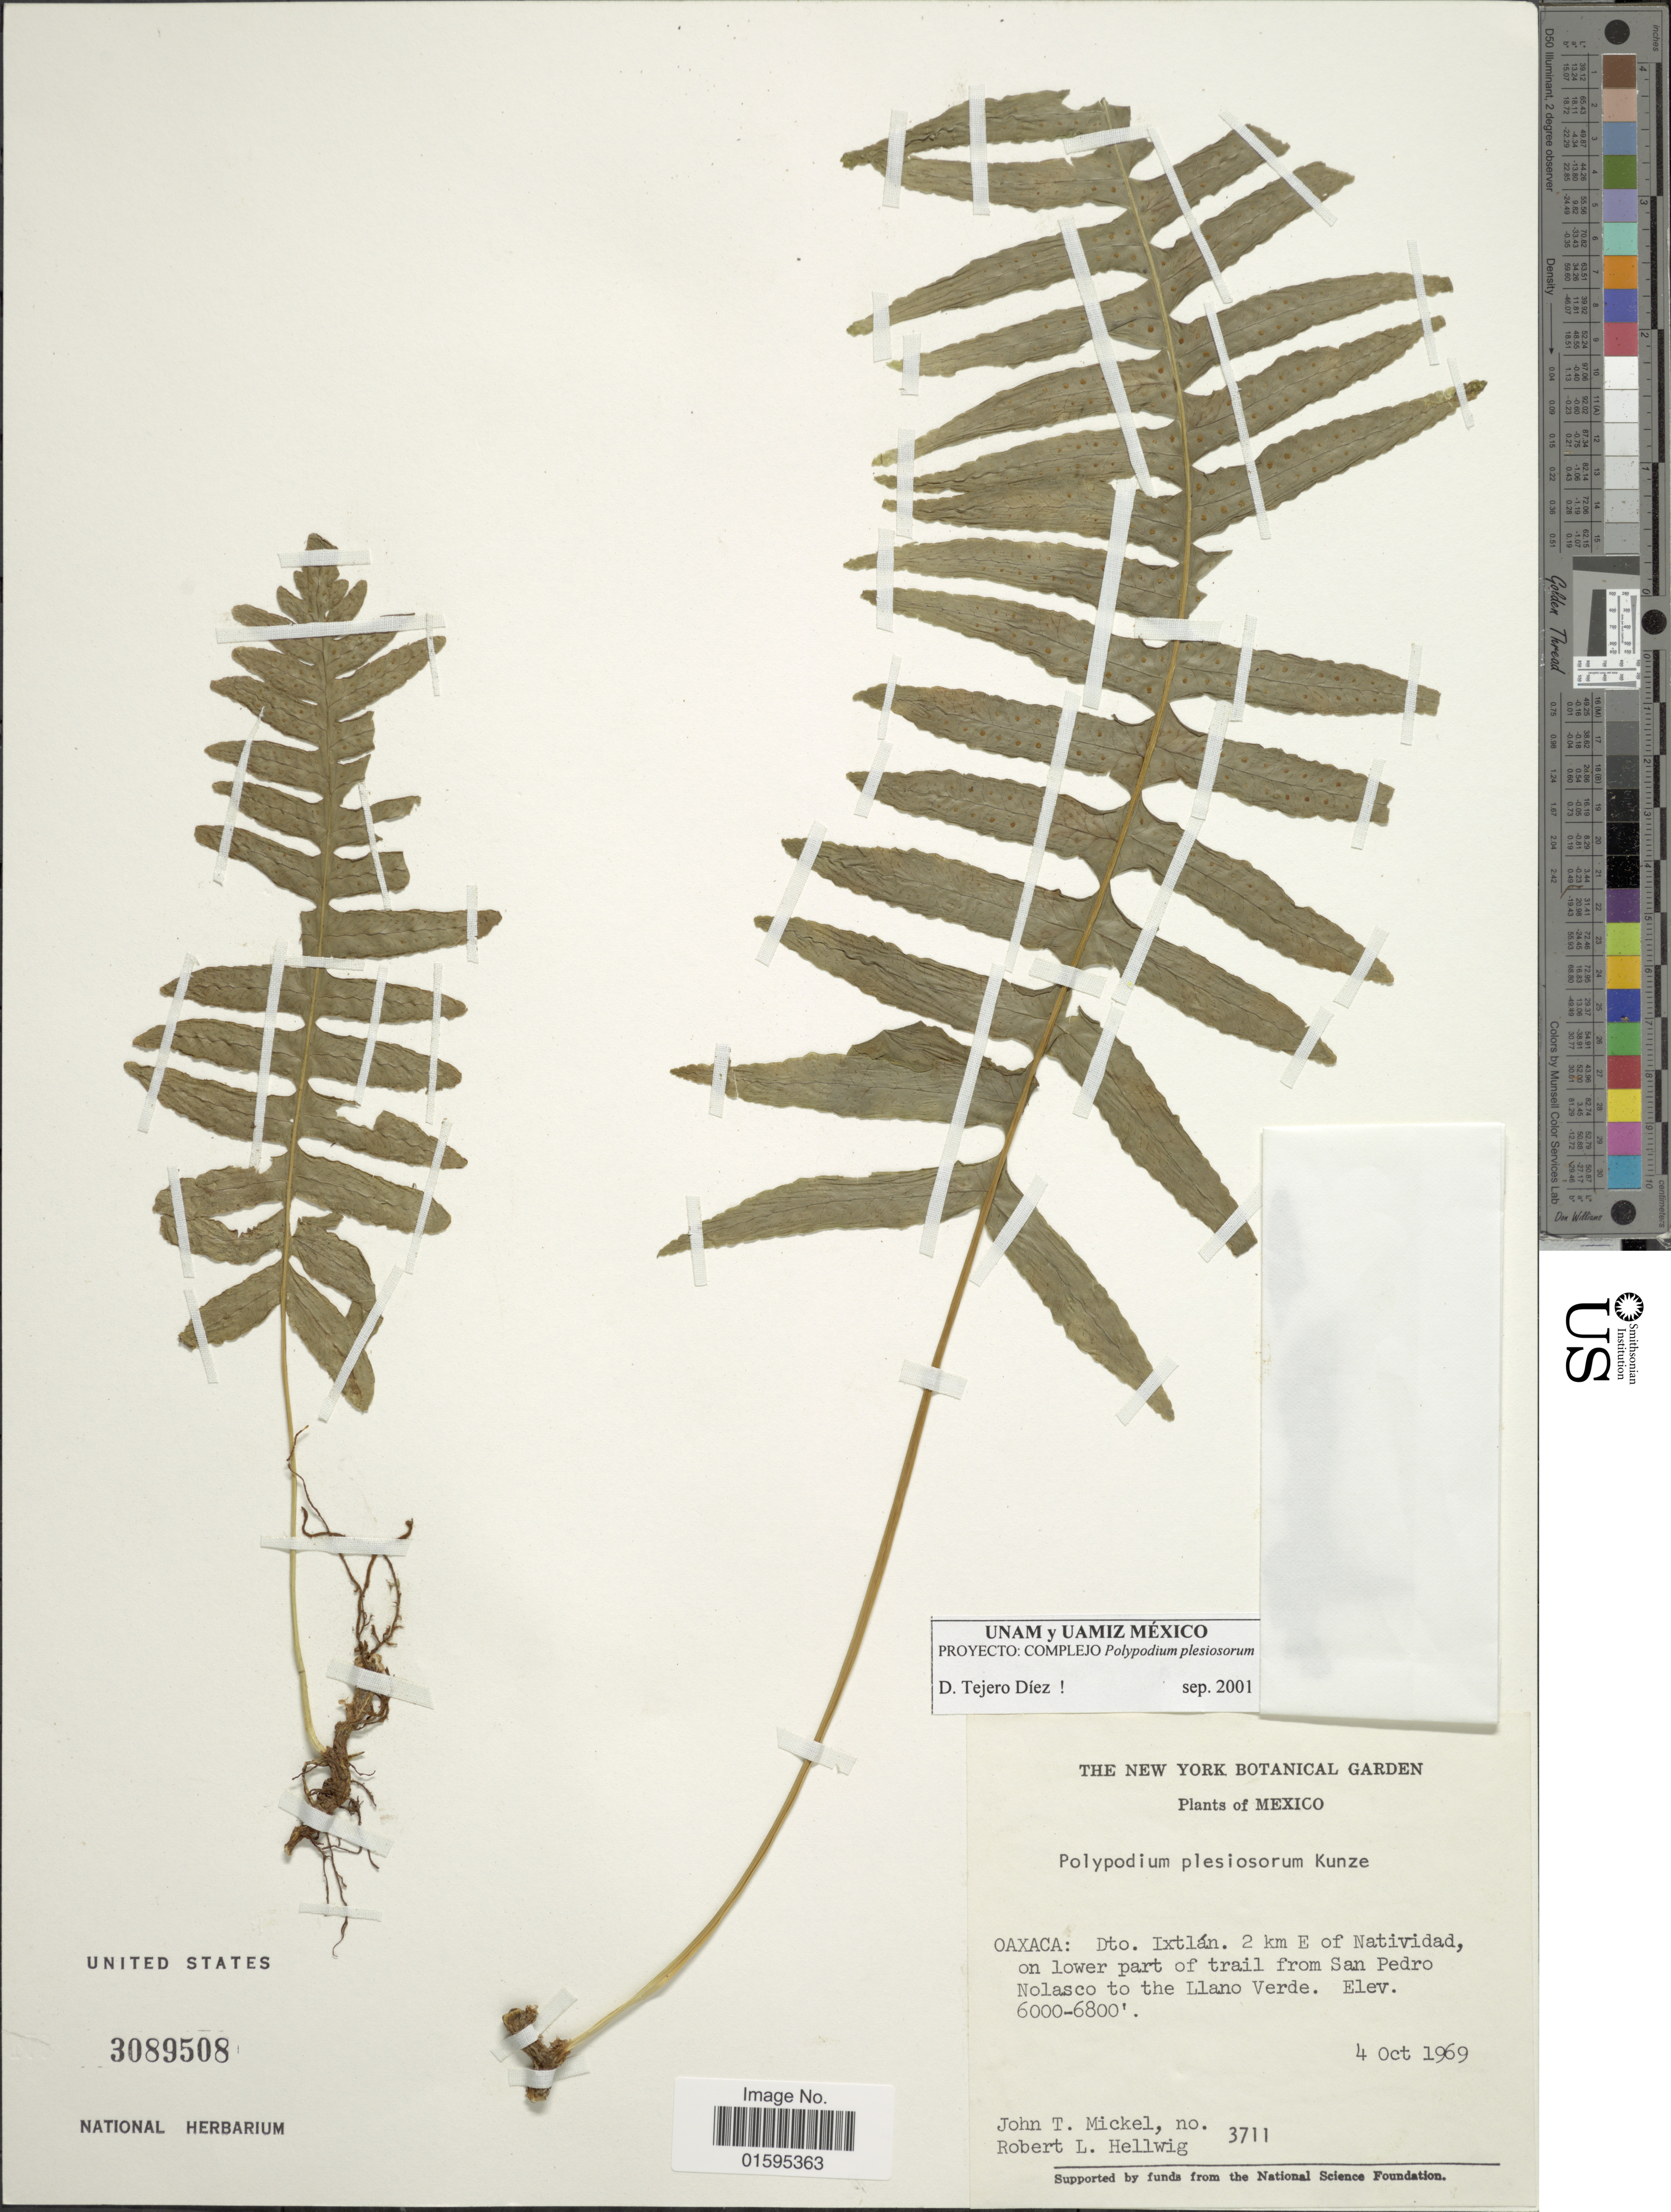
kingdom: Plantae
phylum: Tracheophyta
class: Polypodiopsida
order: Polypodiales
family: Polypodiaceae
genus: Polypodium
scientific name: Polypodium plesiosorum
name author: Kunze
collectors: J. T. Mickel & R. Hellwig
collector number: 3711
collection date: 1969-10-04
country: Mexico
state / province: Oaxaca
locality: Dto. Ixtlán, 2 km E of Natividad, on lower part of trail from San Pedro Nolasco to the Llano Verde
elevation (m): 1829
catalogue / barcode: US 3089508